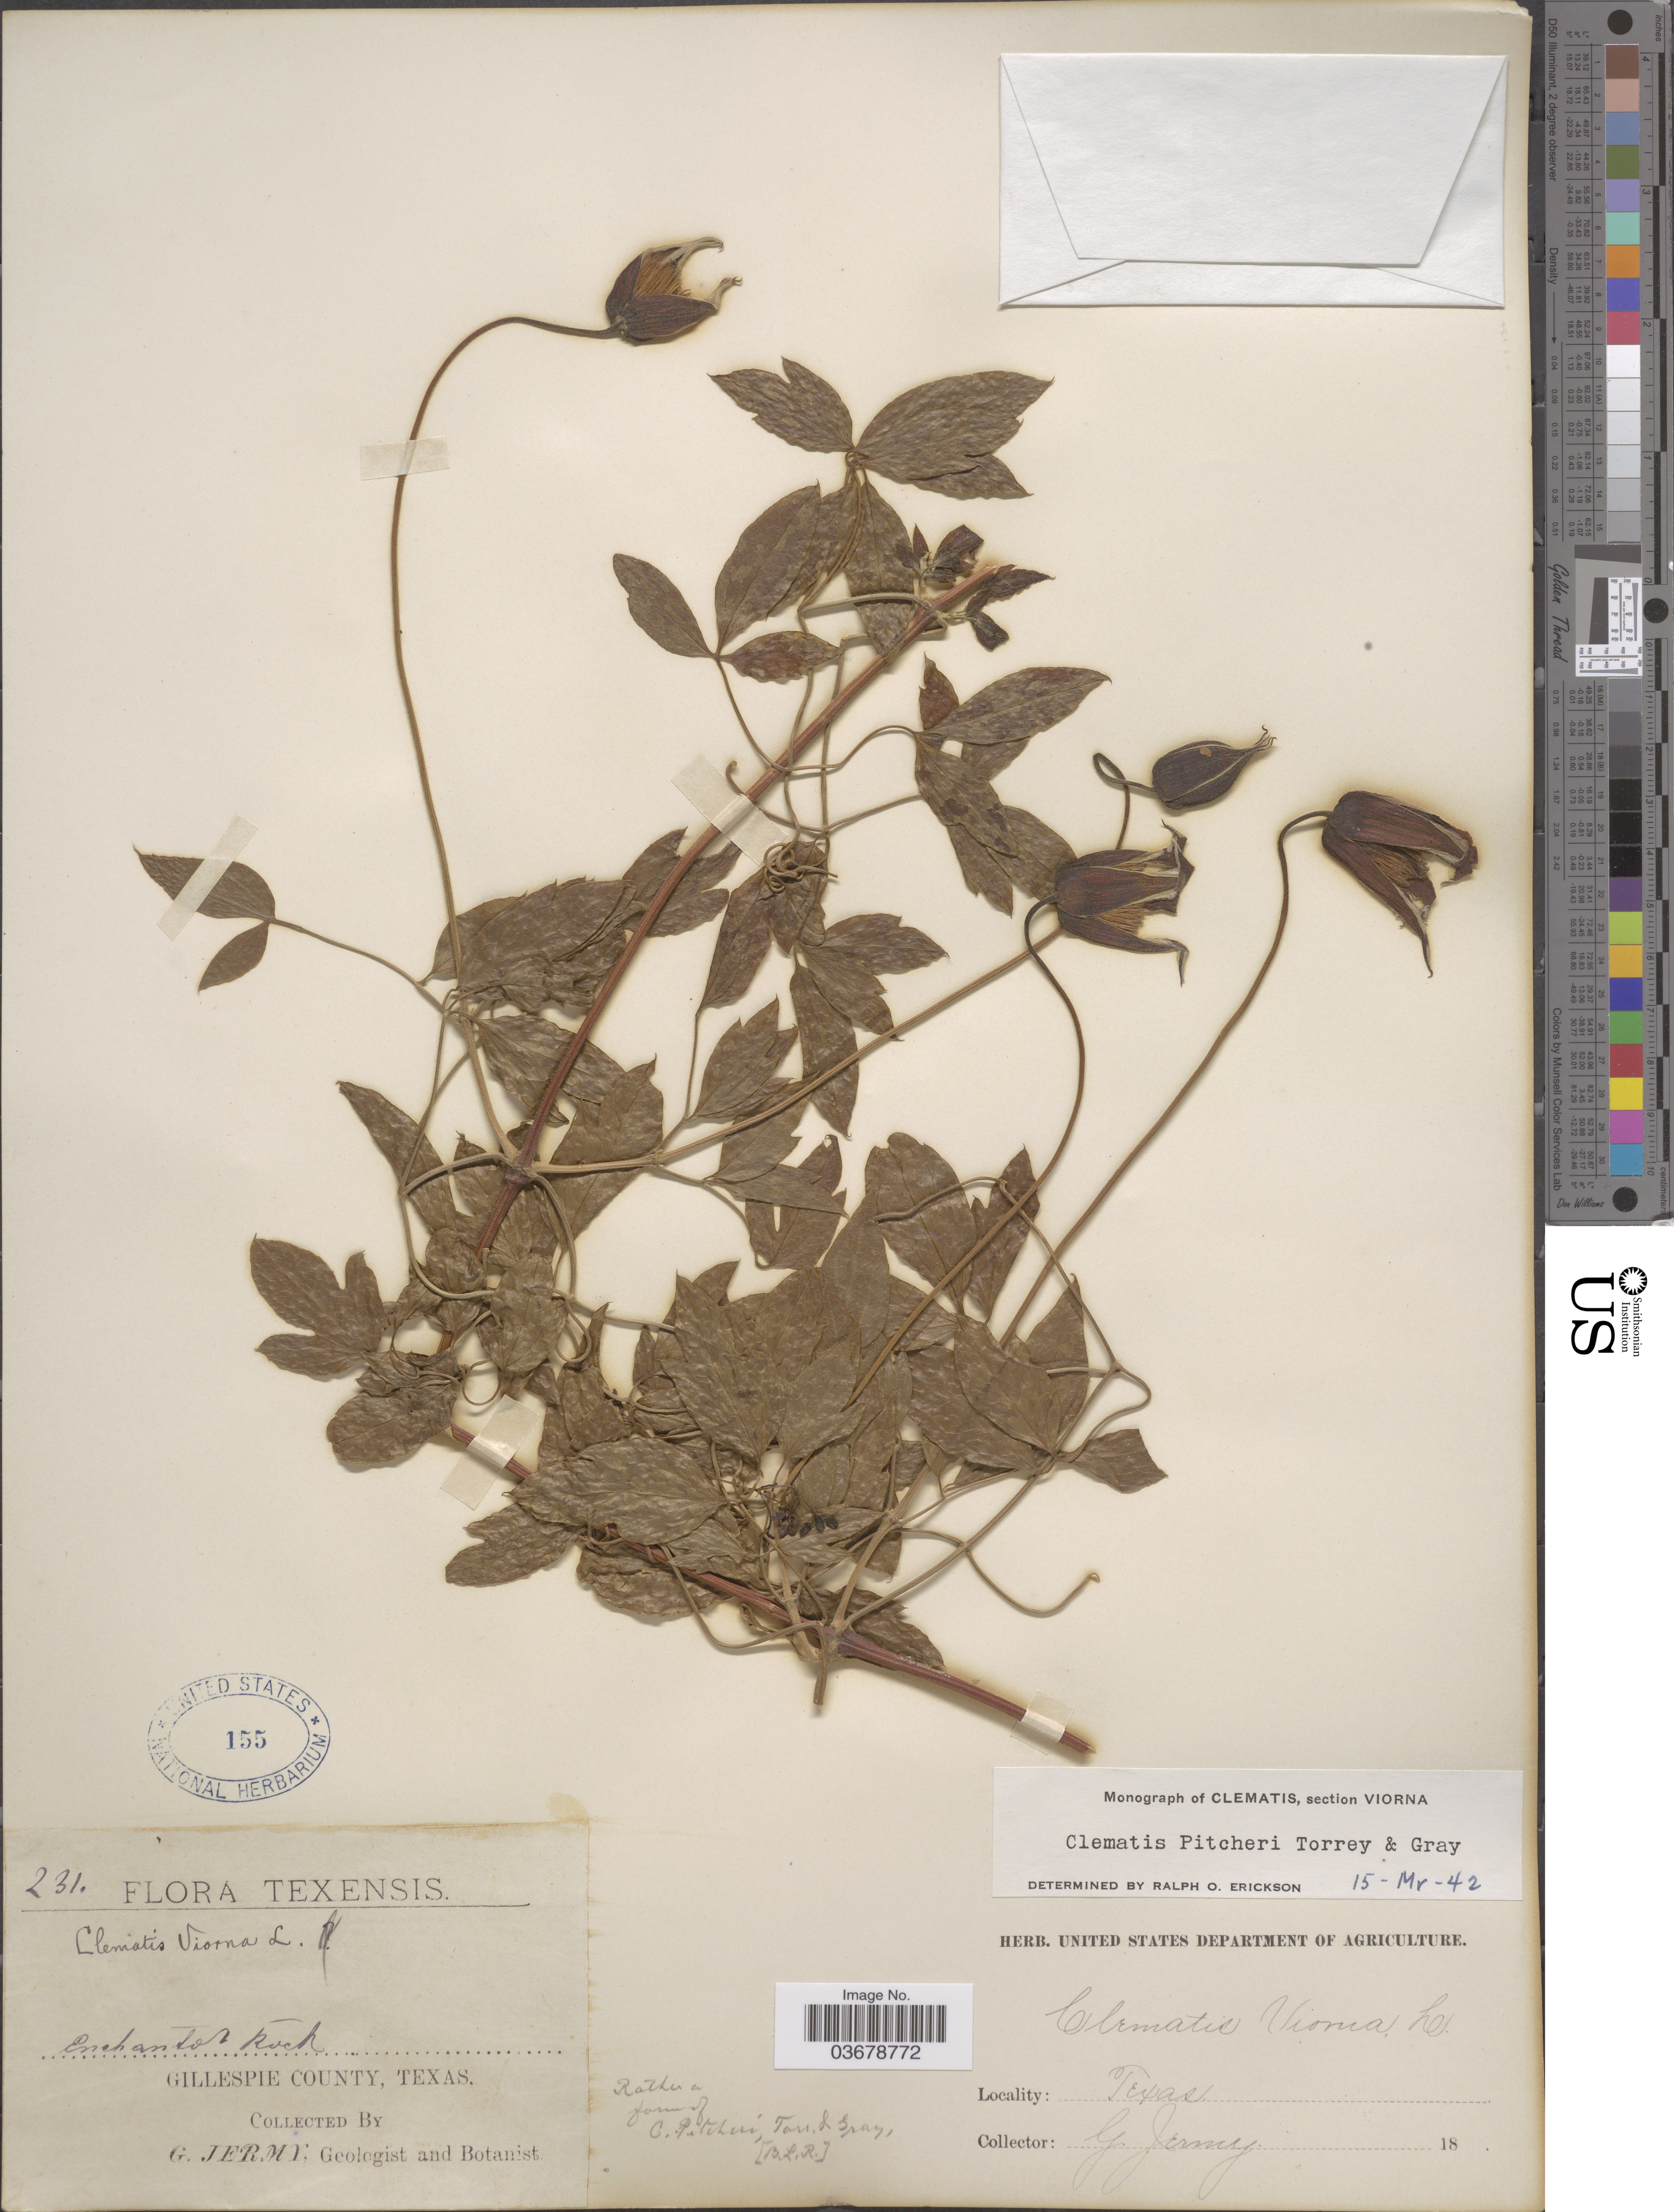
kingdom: Plantae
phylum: Tracheophyta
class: Magnoliopsida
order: Ranunculales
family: Ranunculaceae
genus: Clematis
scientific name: Clematis viorna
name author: L.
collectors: G. Jermy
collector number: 231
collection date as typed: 18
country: United States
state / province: Texas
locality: Enchantor Rock. Gillespie County.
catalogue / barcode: US 155